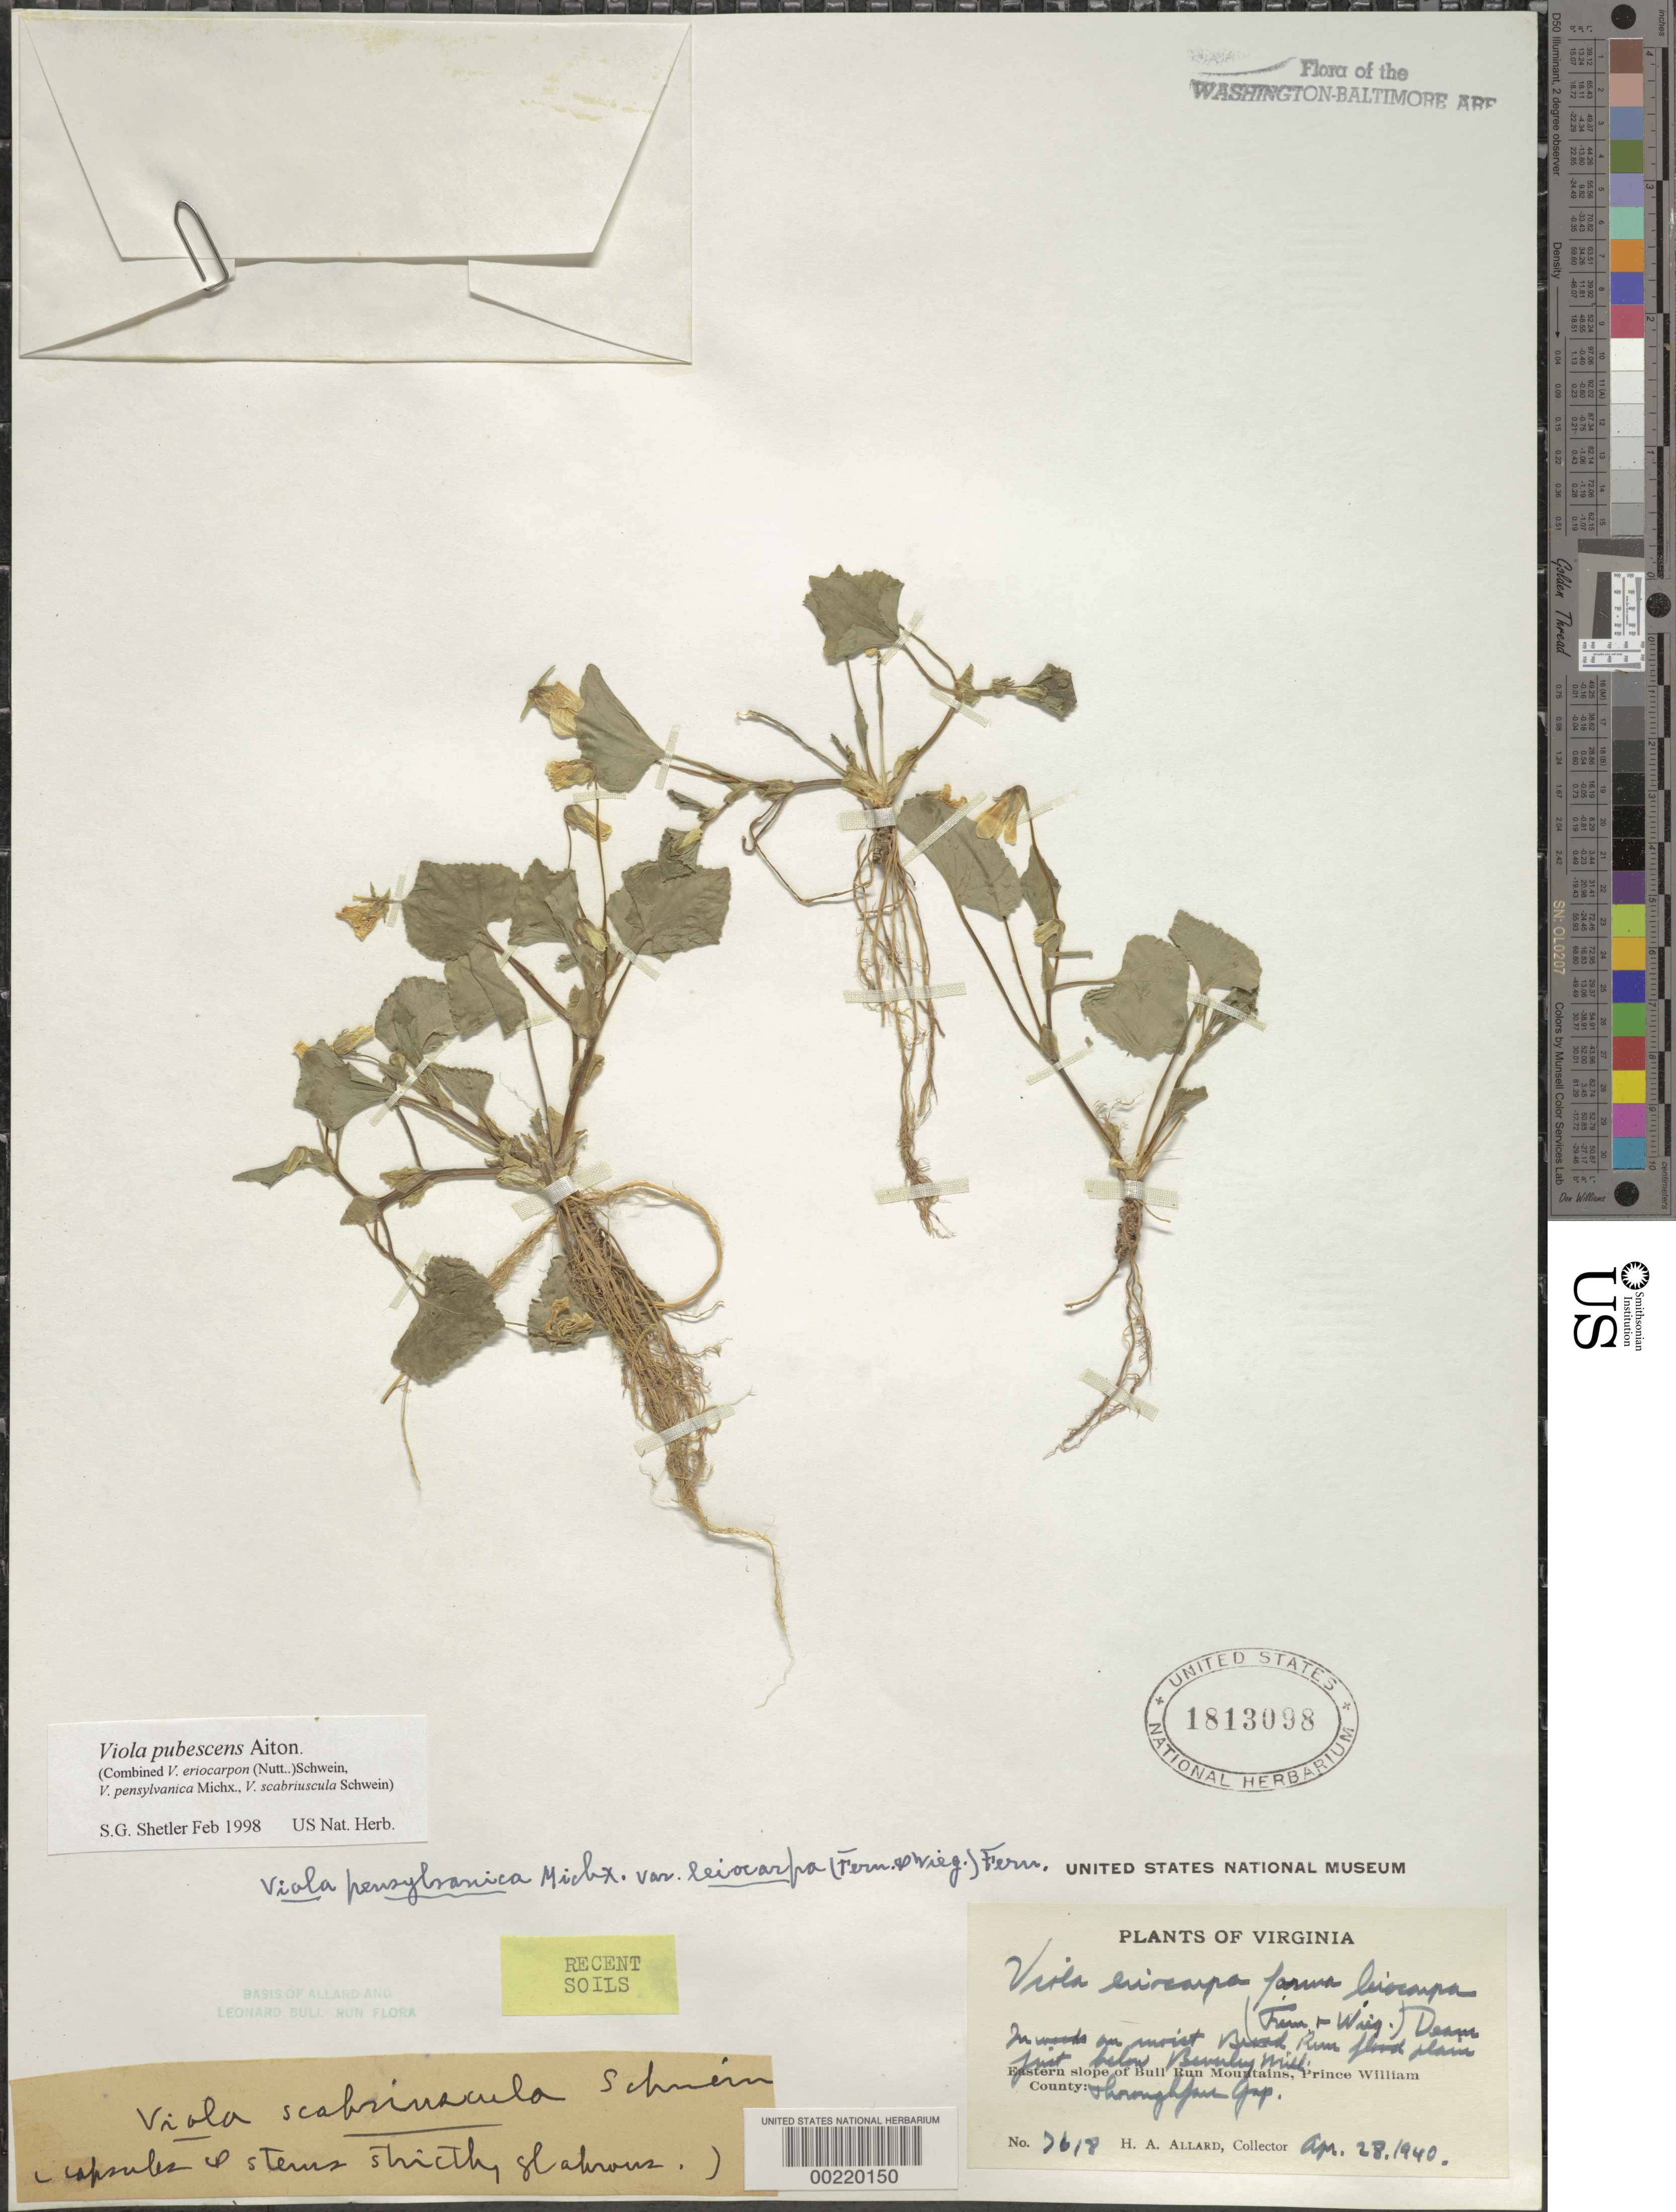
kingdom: Plantae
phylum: Tracheophyta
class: Magnoliopsida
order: Malpighiales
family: Violaceae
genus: Viola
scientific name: Viola pubescens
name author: Aiton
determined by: Shetler, Stanwyn G., (US), NMNH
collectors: H. A. Allard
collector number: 7618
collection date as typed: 28 Apr 1940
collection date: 1940-04-28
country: United States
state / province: Virginia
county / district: Prince William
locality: Broad Run below Beverley Mill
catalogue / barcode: US 1813098